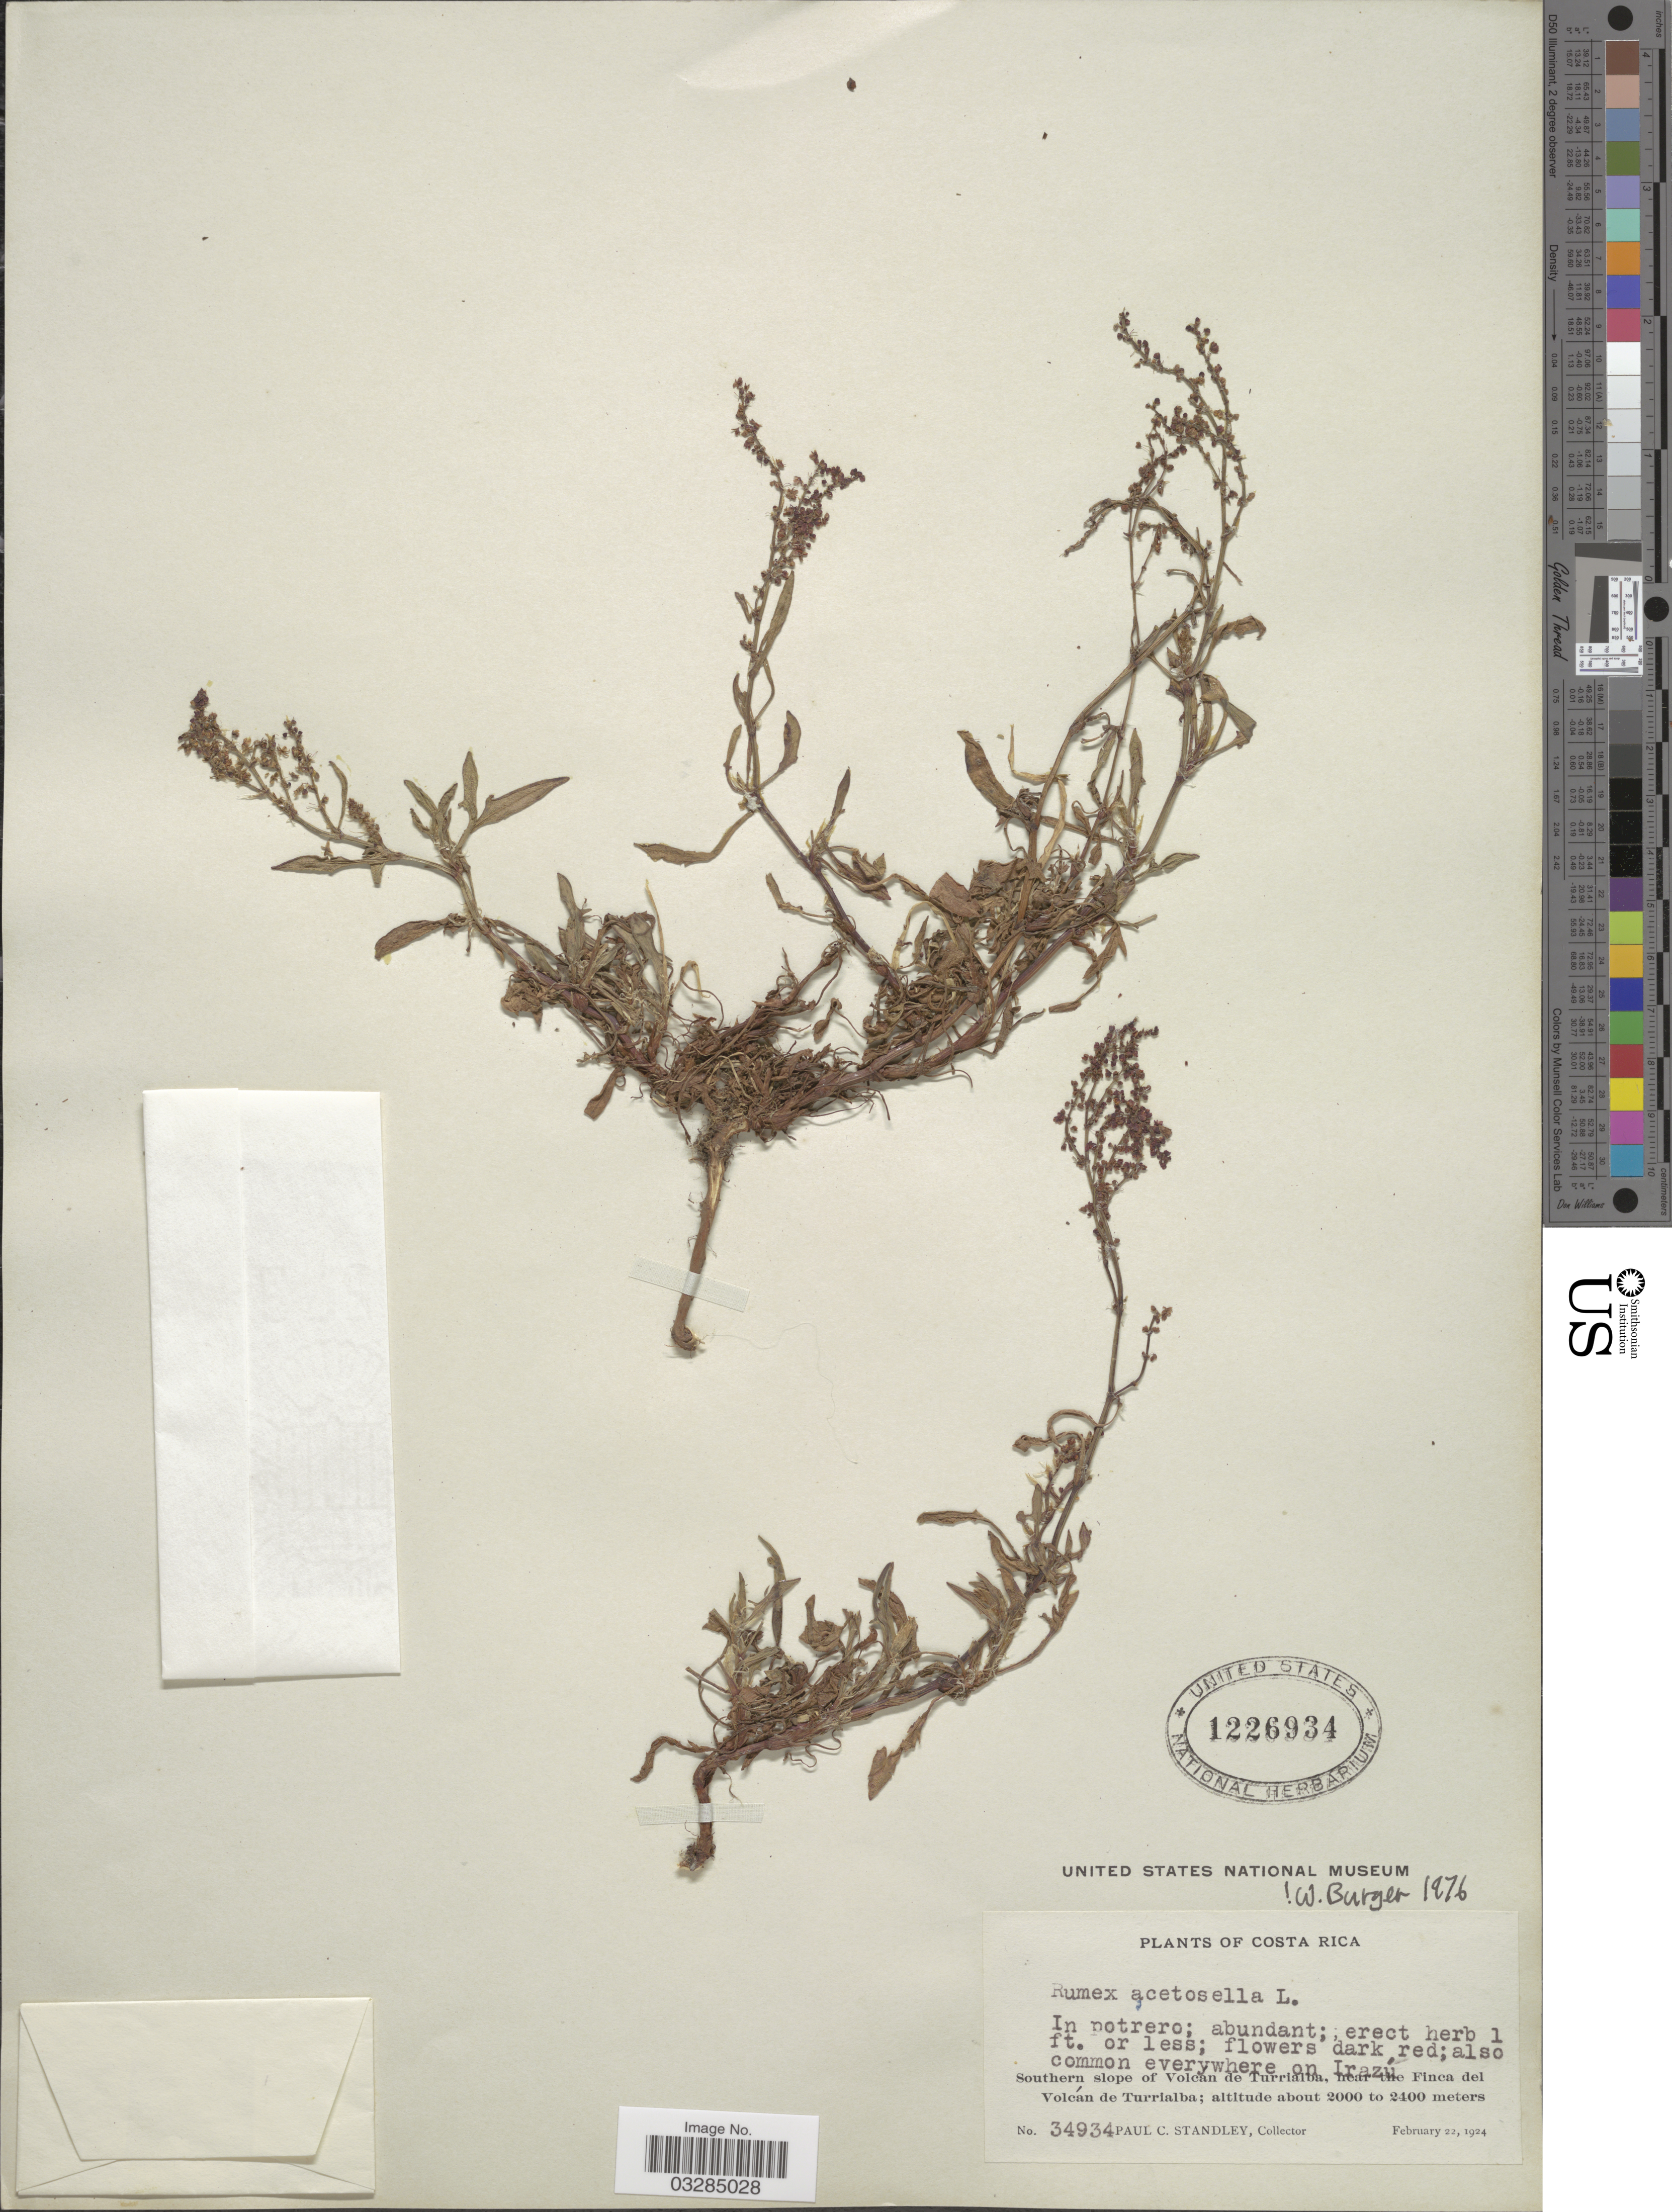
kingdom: Plantae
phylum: Tracheophyta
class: Magnoliopsida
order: Caryophyllales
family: Polygonaceae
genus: Rumex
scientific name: Rumex acetosella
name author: L.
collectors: P. C. Standley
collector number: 34934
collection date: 1924-02-22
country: Costa Rica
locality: Southern slope of Volcán de Turrialba, near the Finca del Volcán de Turrialba.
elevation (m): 2000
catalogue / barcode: US 1226934